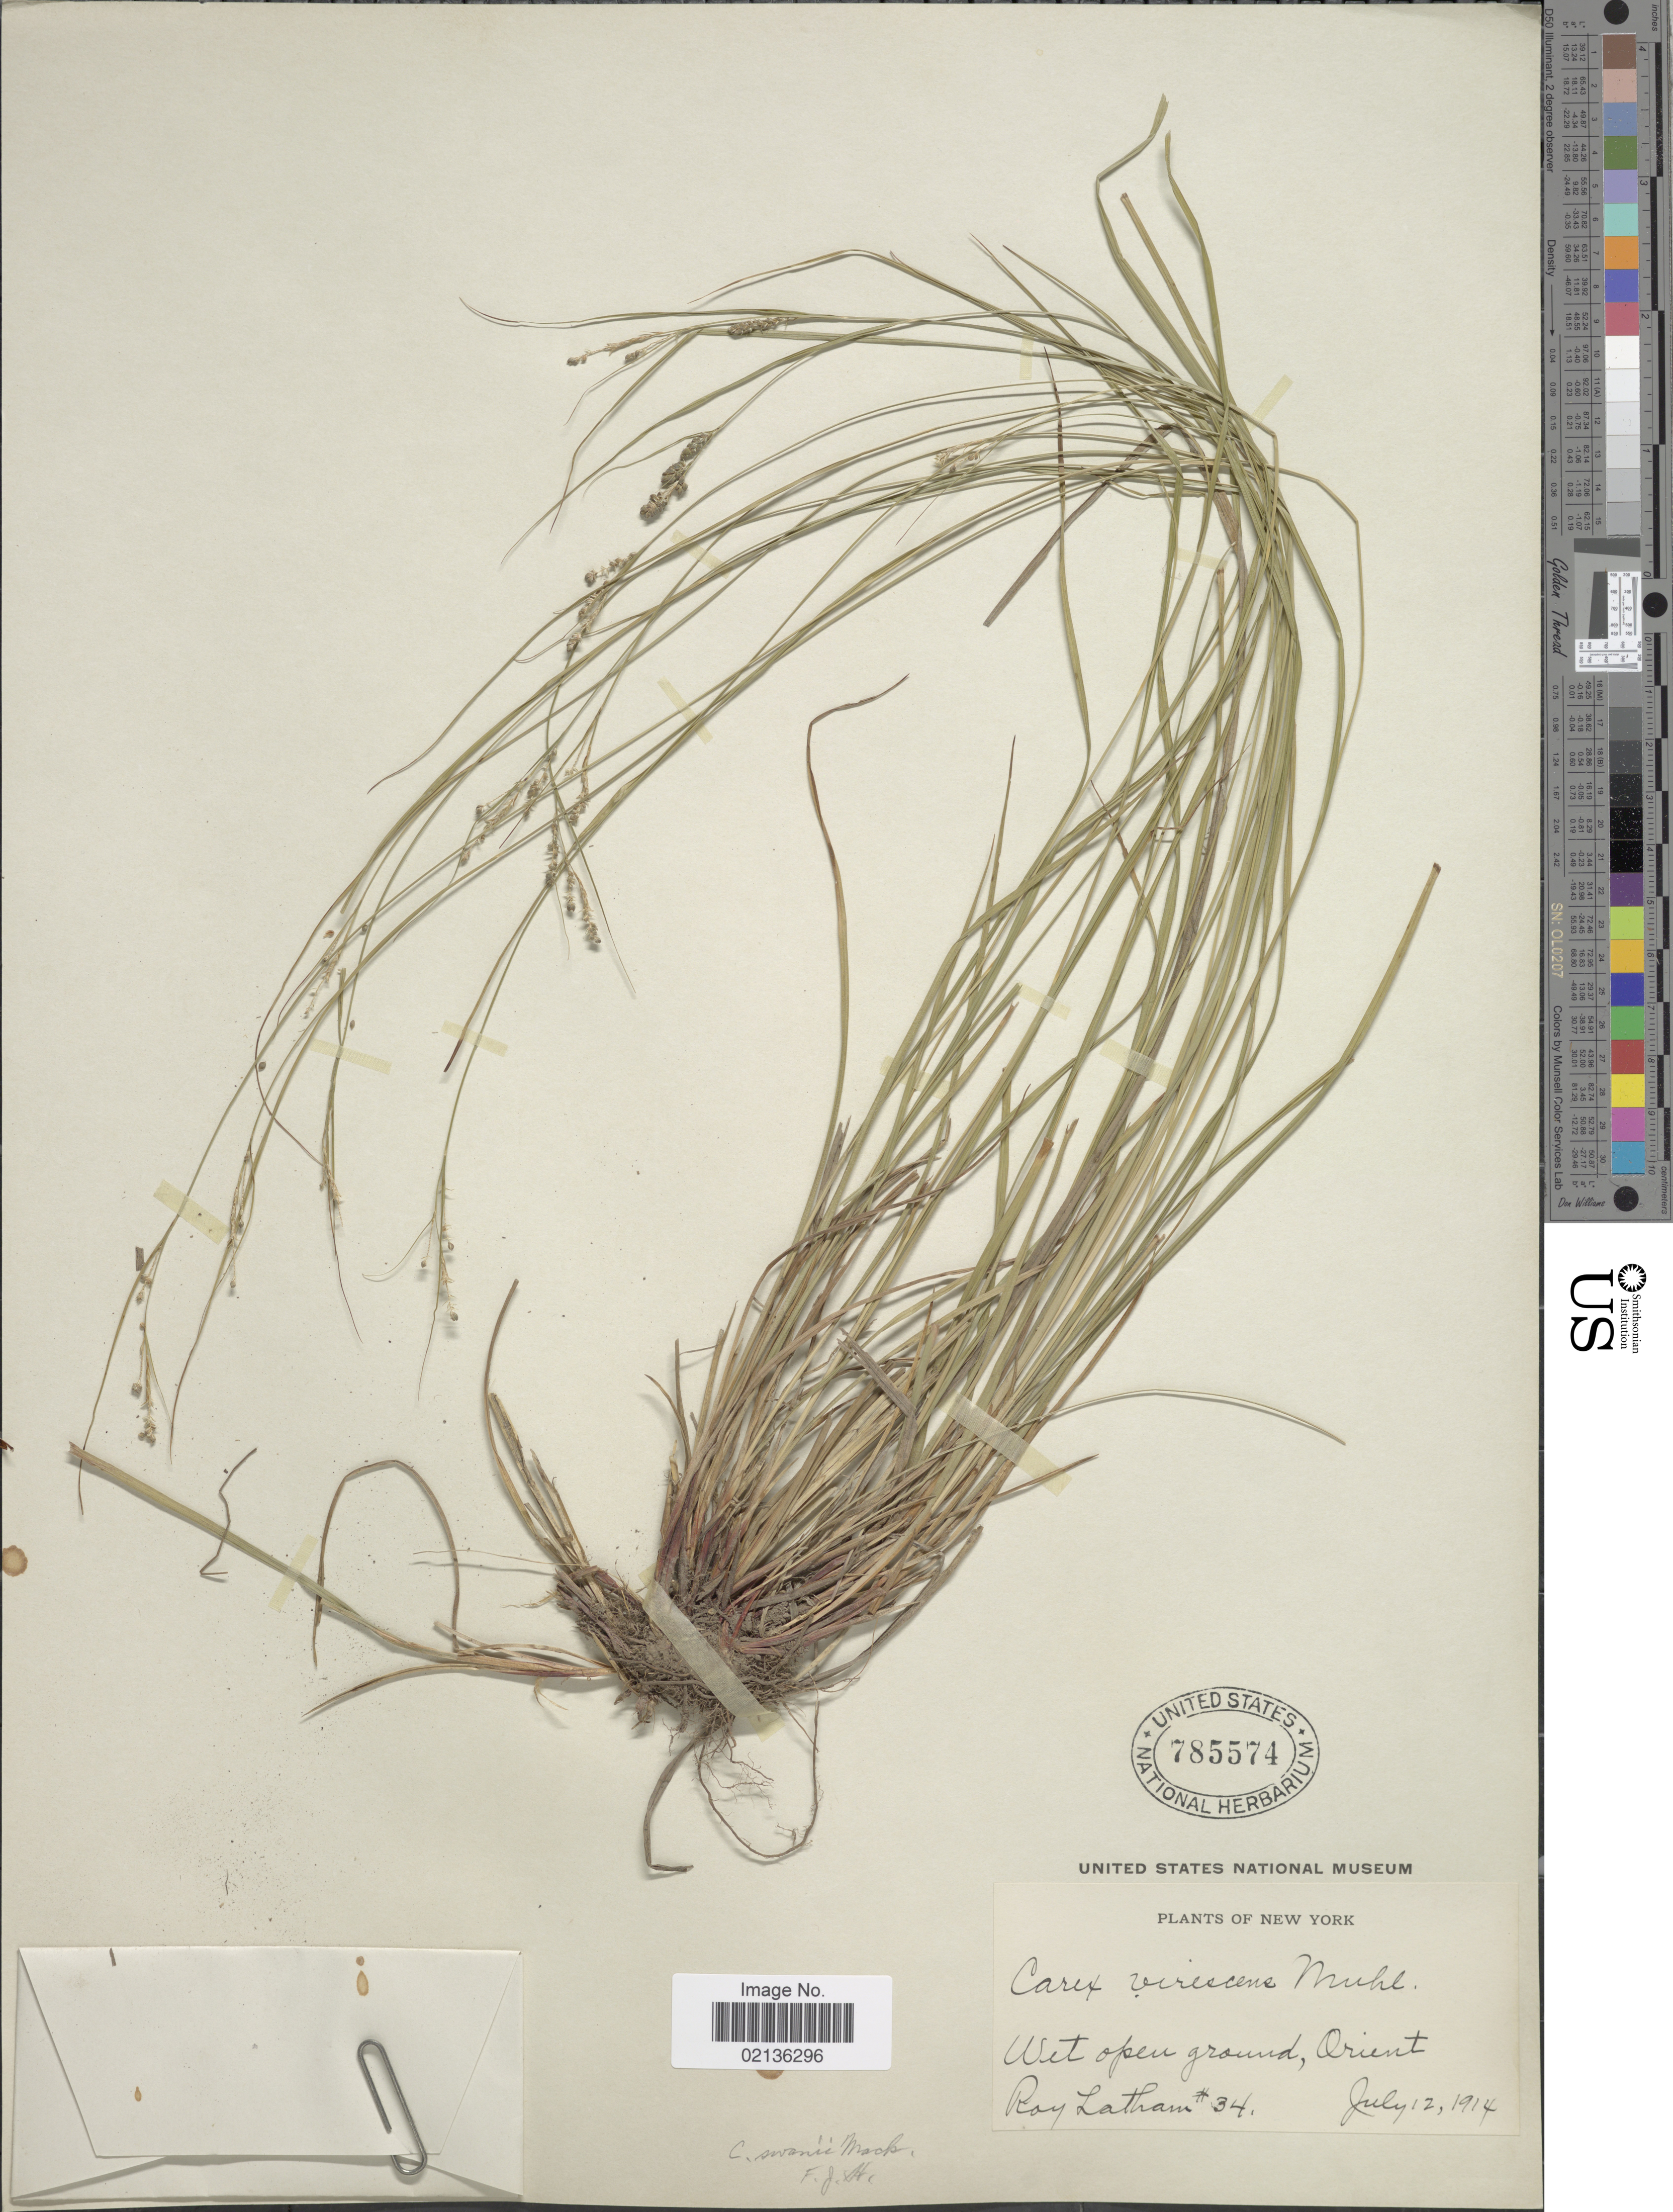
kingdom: Plantae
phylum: Tracheophyta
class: Liliopsida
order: Poales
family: Cyperaceae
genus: Carex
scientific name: Carex swanii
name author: (Fernald) Mack.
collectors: R. Latham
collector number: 34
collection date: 1914-07-12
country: United States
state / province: New York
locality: Wet open ground, Orient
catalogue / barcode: US 785574